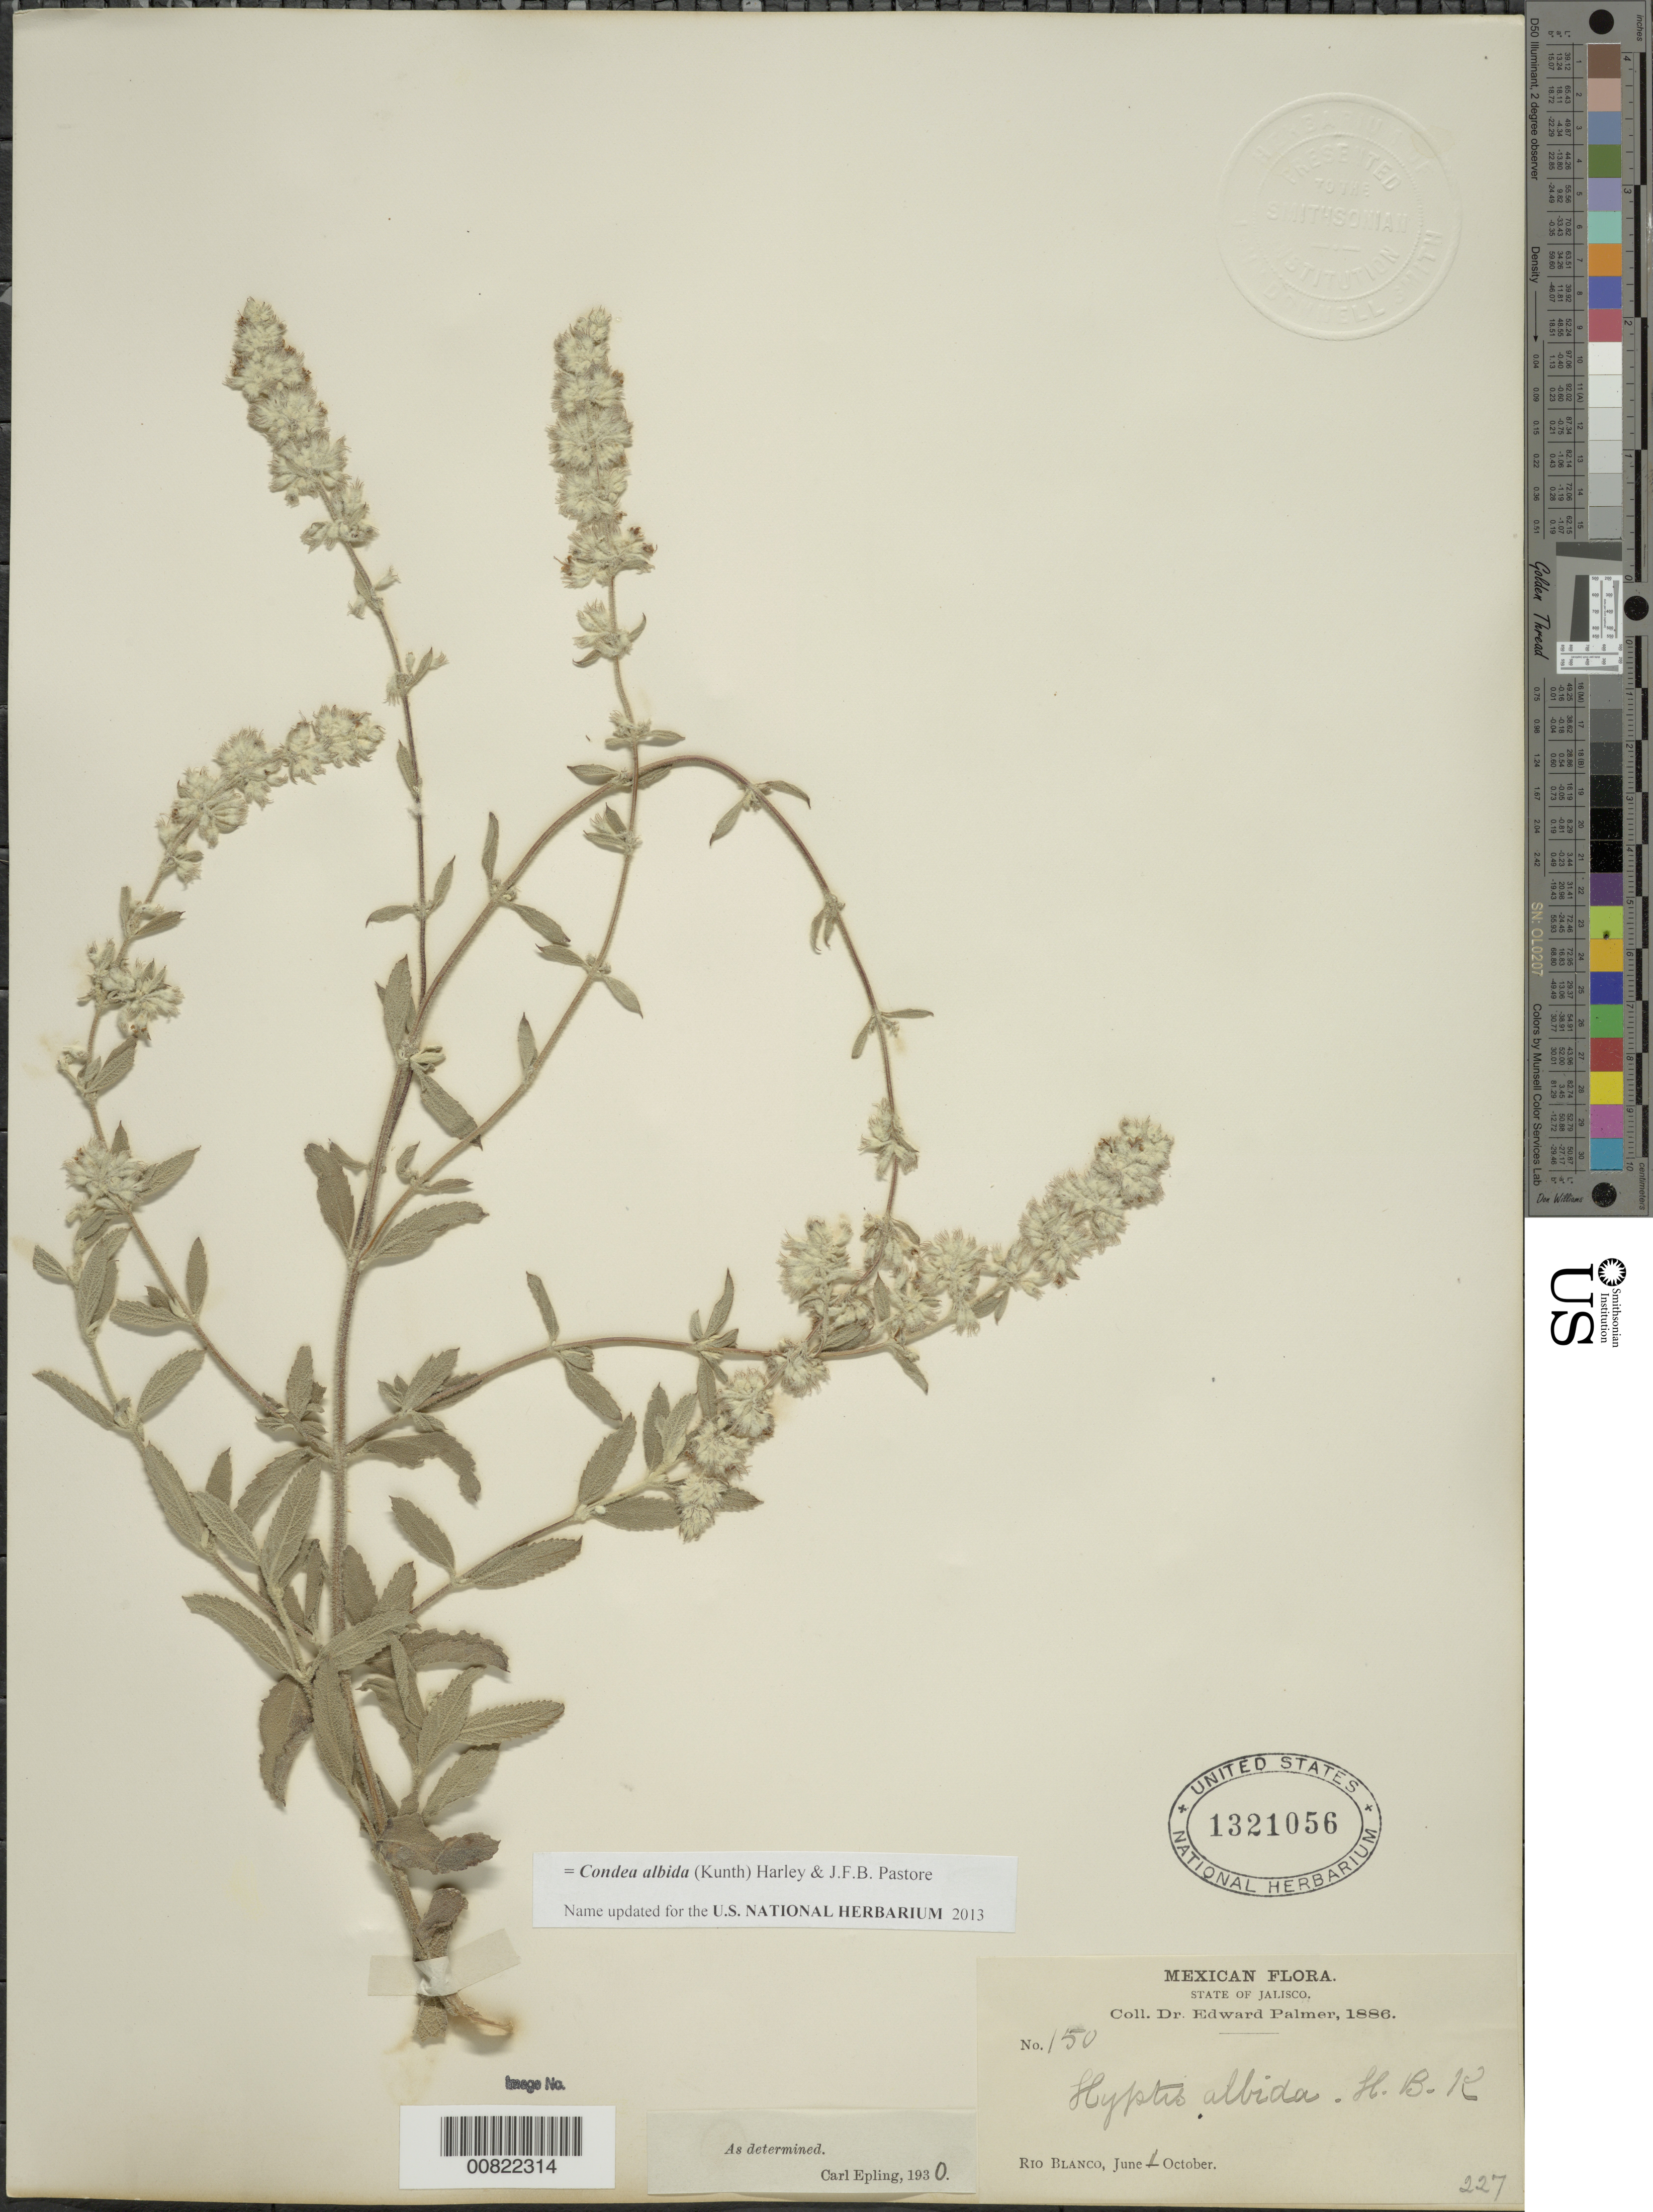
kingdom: Plantae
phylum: Tracheophyta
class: Magnoliopsida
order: Lamiales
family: Lamiaceae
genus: Condea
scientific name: Condea albida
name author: (Kunth) Harley & J.F.B. Pastore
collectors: E. Palmer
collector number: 150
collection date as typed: Jun 1886 to -- Oct 1886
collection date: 1886-06/1886-10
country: Mexico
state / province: Jalisco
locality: Río Blanco, Jalisco.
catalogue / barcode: US 1321056